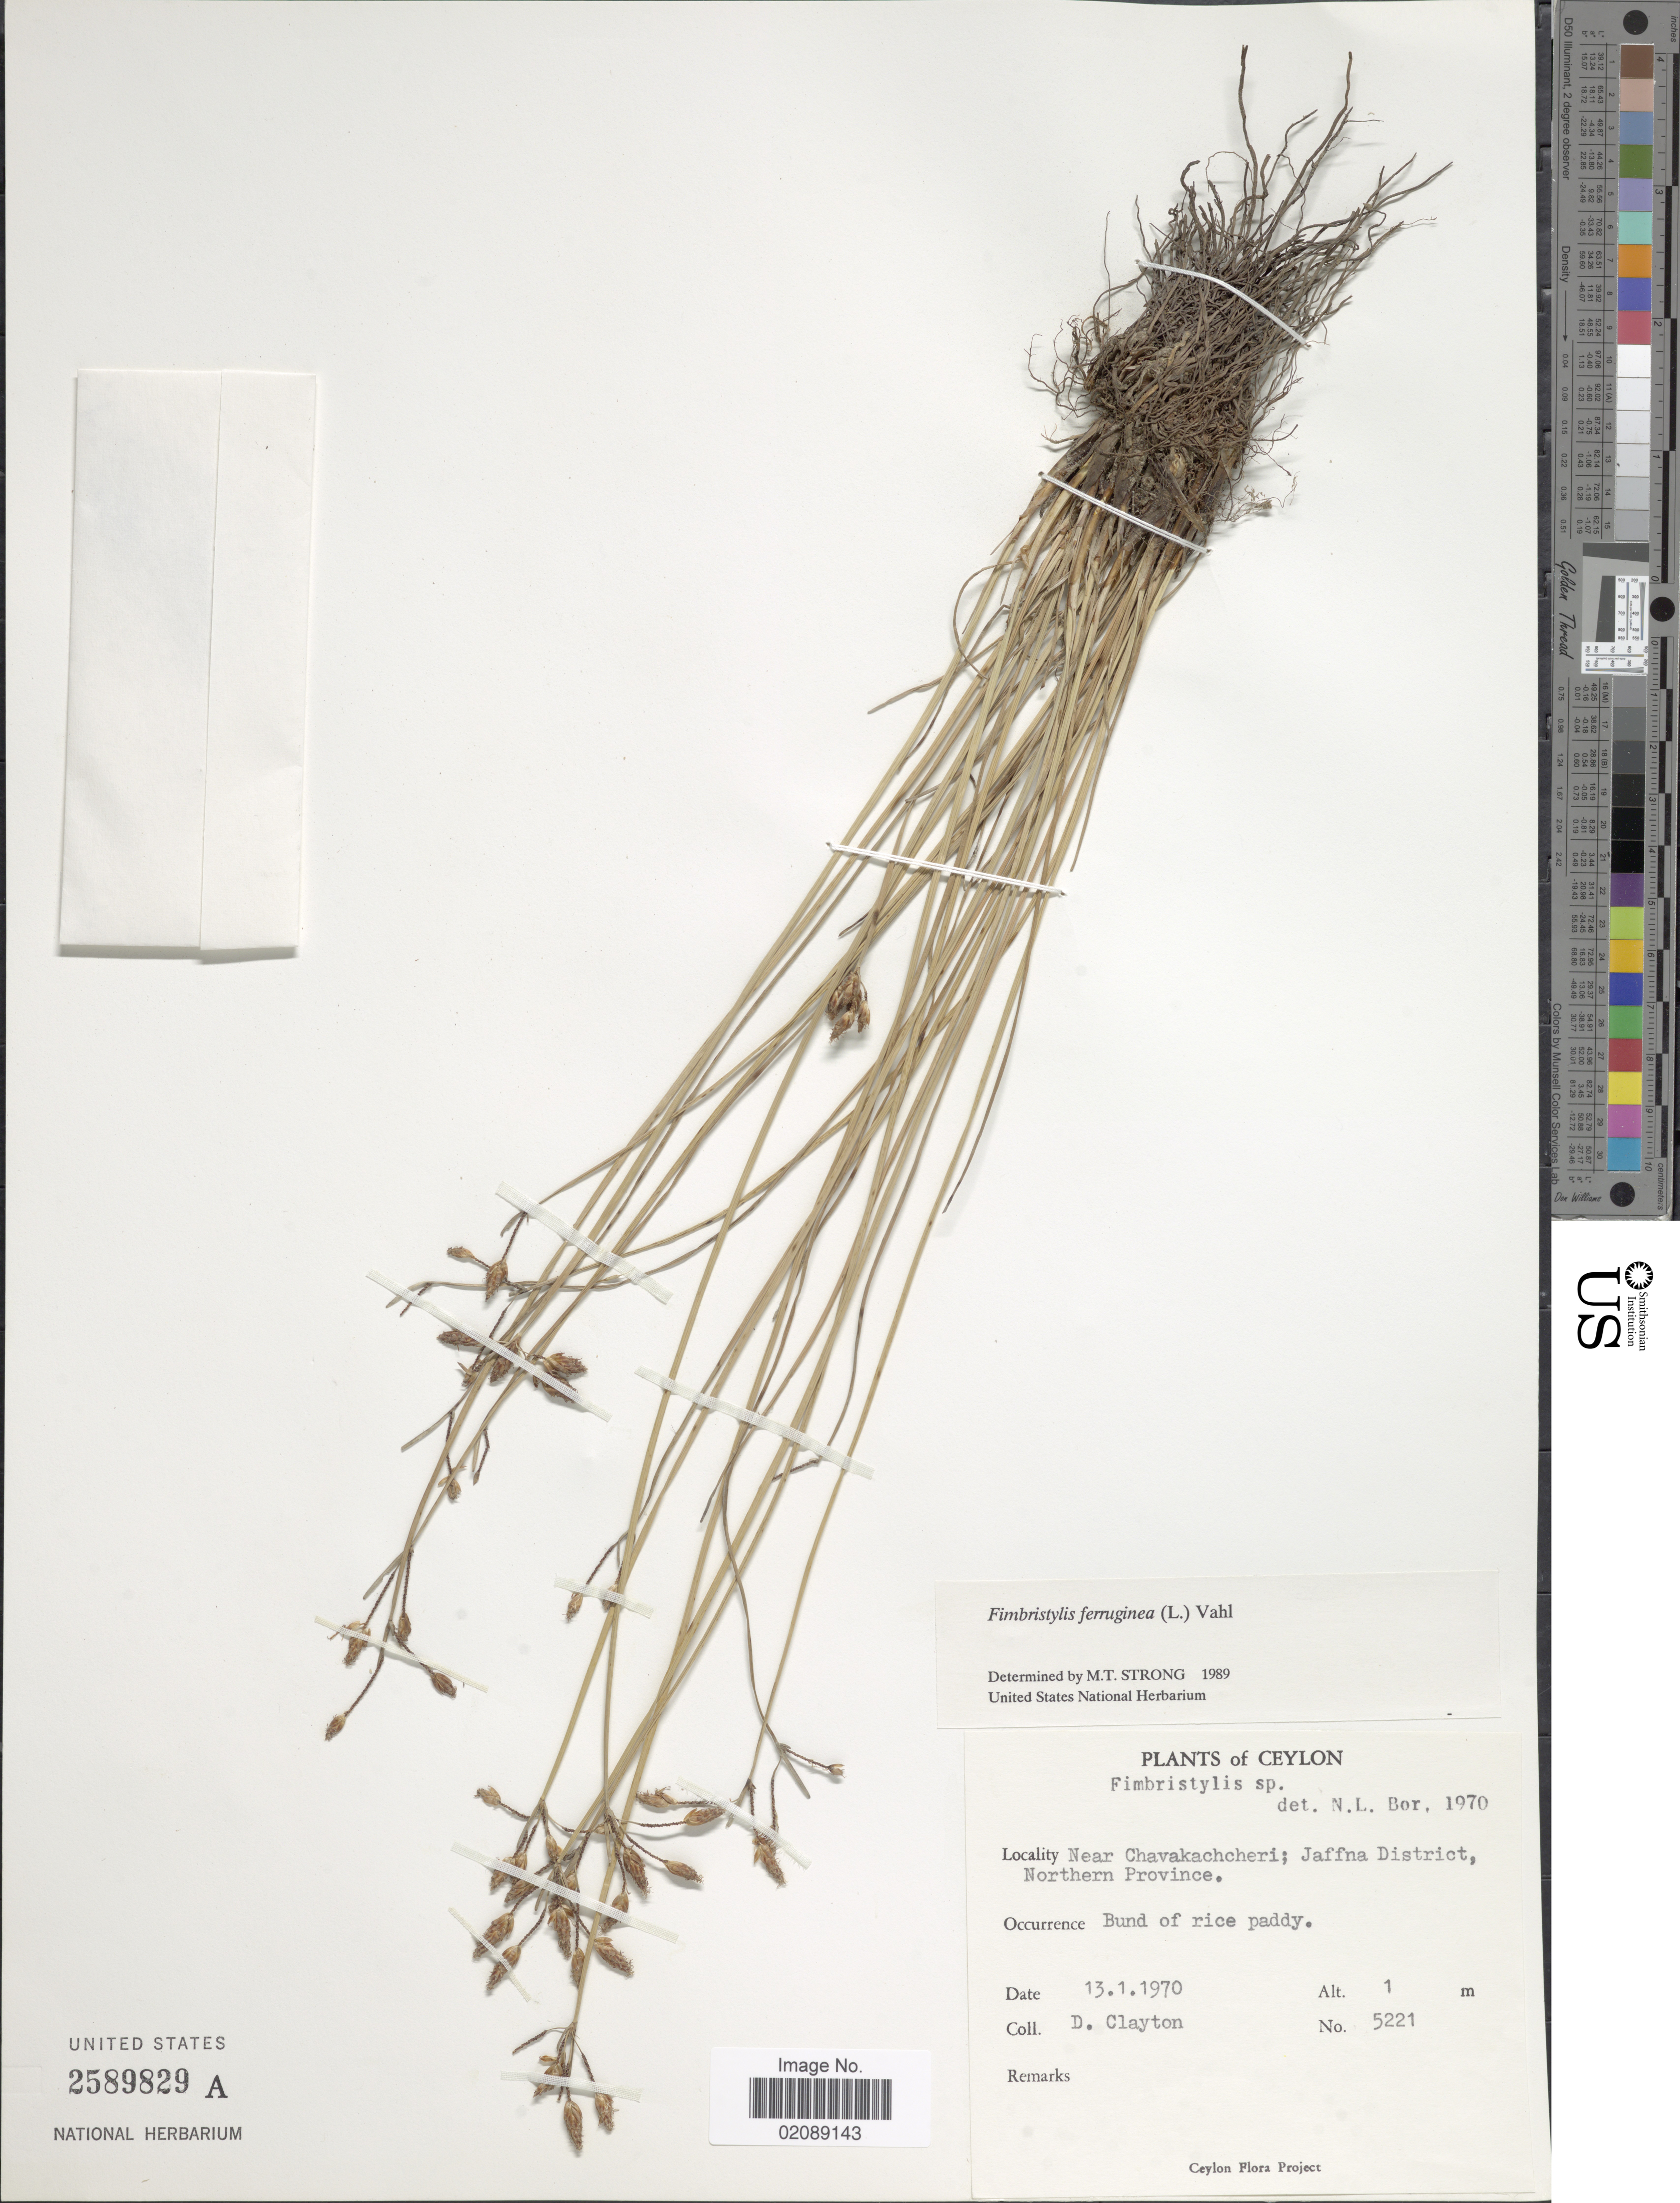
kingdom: Plantae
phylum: Tracheophyta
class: Liliopsida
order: Poales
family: Cyperaceae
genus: Fimbristylis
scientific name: Fimbristylis ferruginea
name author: (L.) Vahl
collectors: D. Clayton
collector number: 5221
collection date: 1970-01-13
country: Sri Lanka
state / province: Northern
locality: Ceylon, Near Chavakachcheri; Jaffn District, Bund of rice paddy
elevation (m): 1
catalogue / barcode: US 2589829A